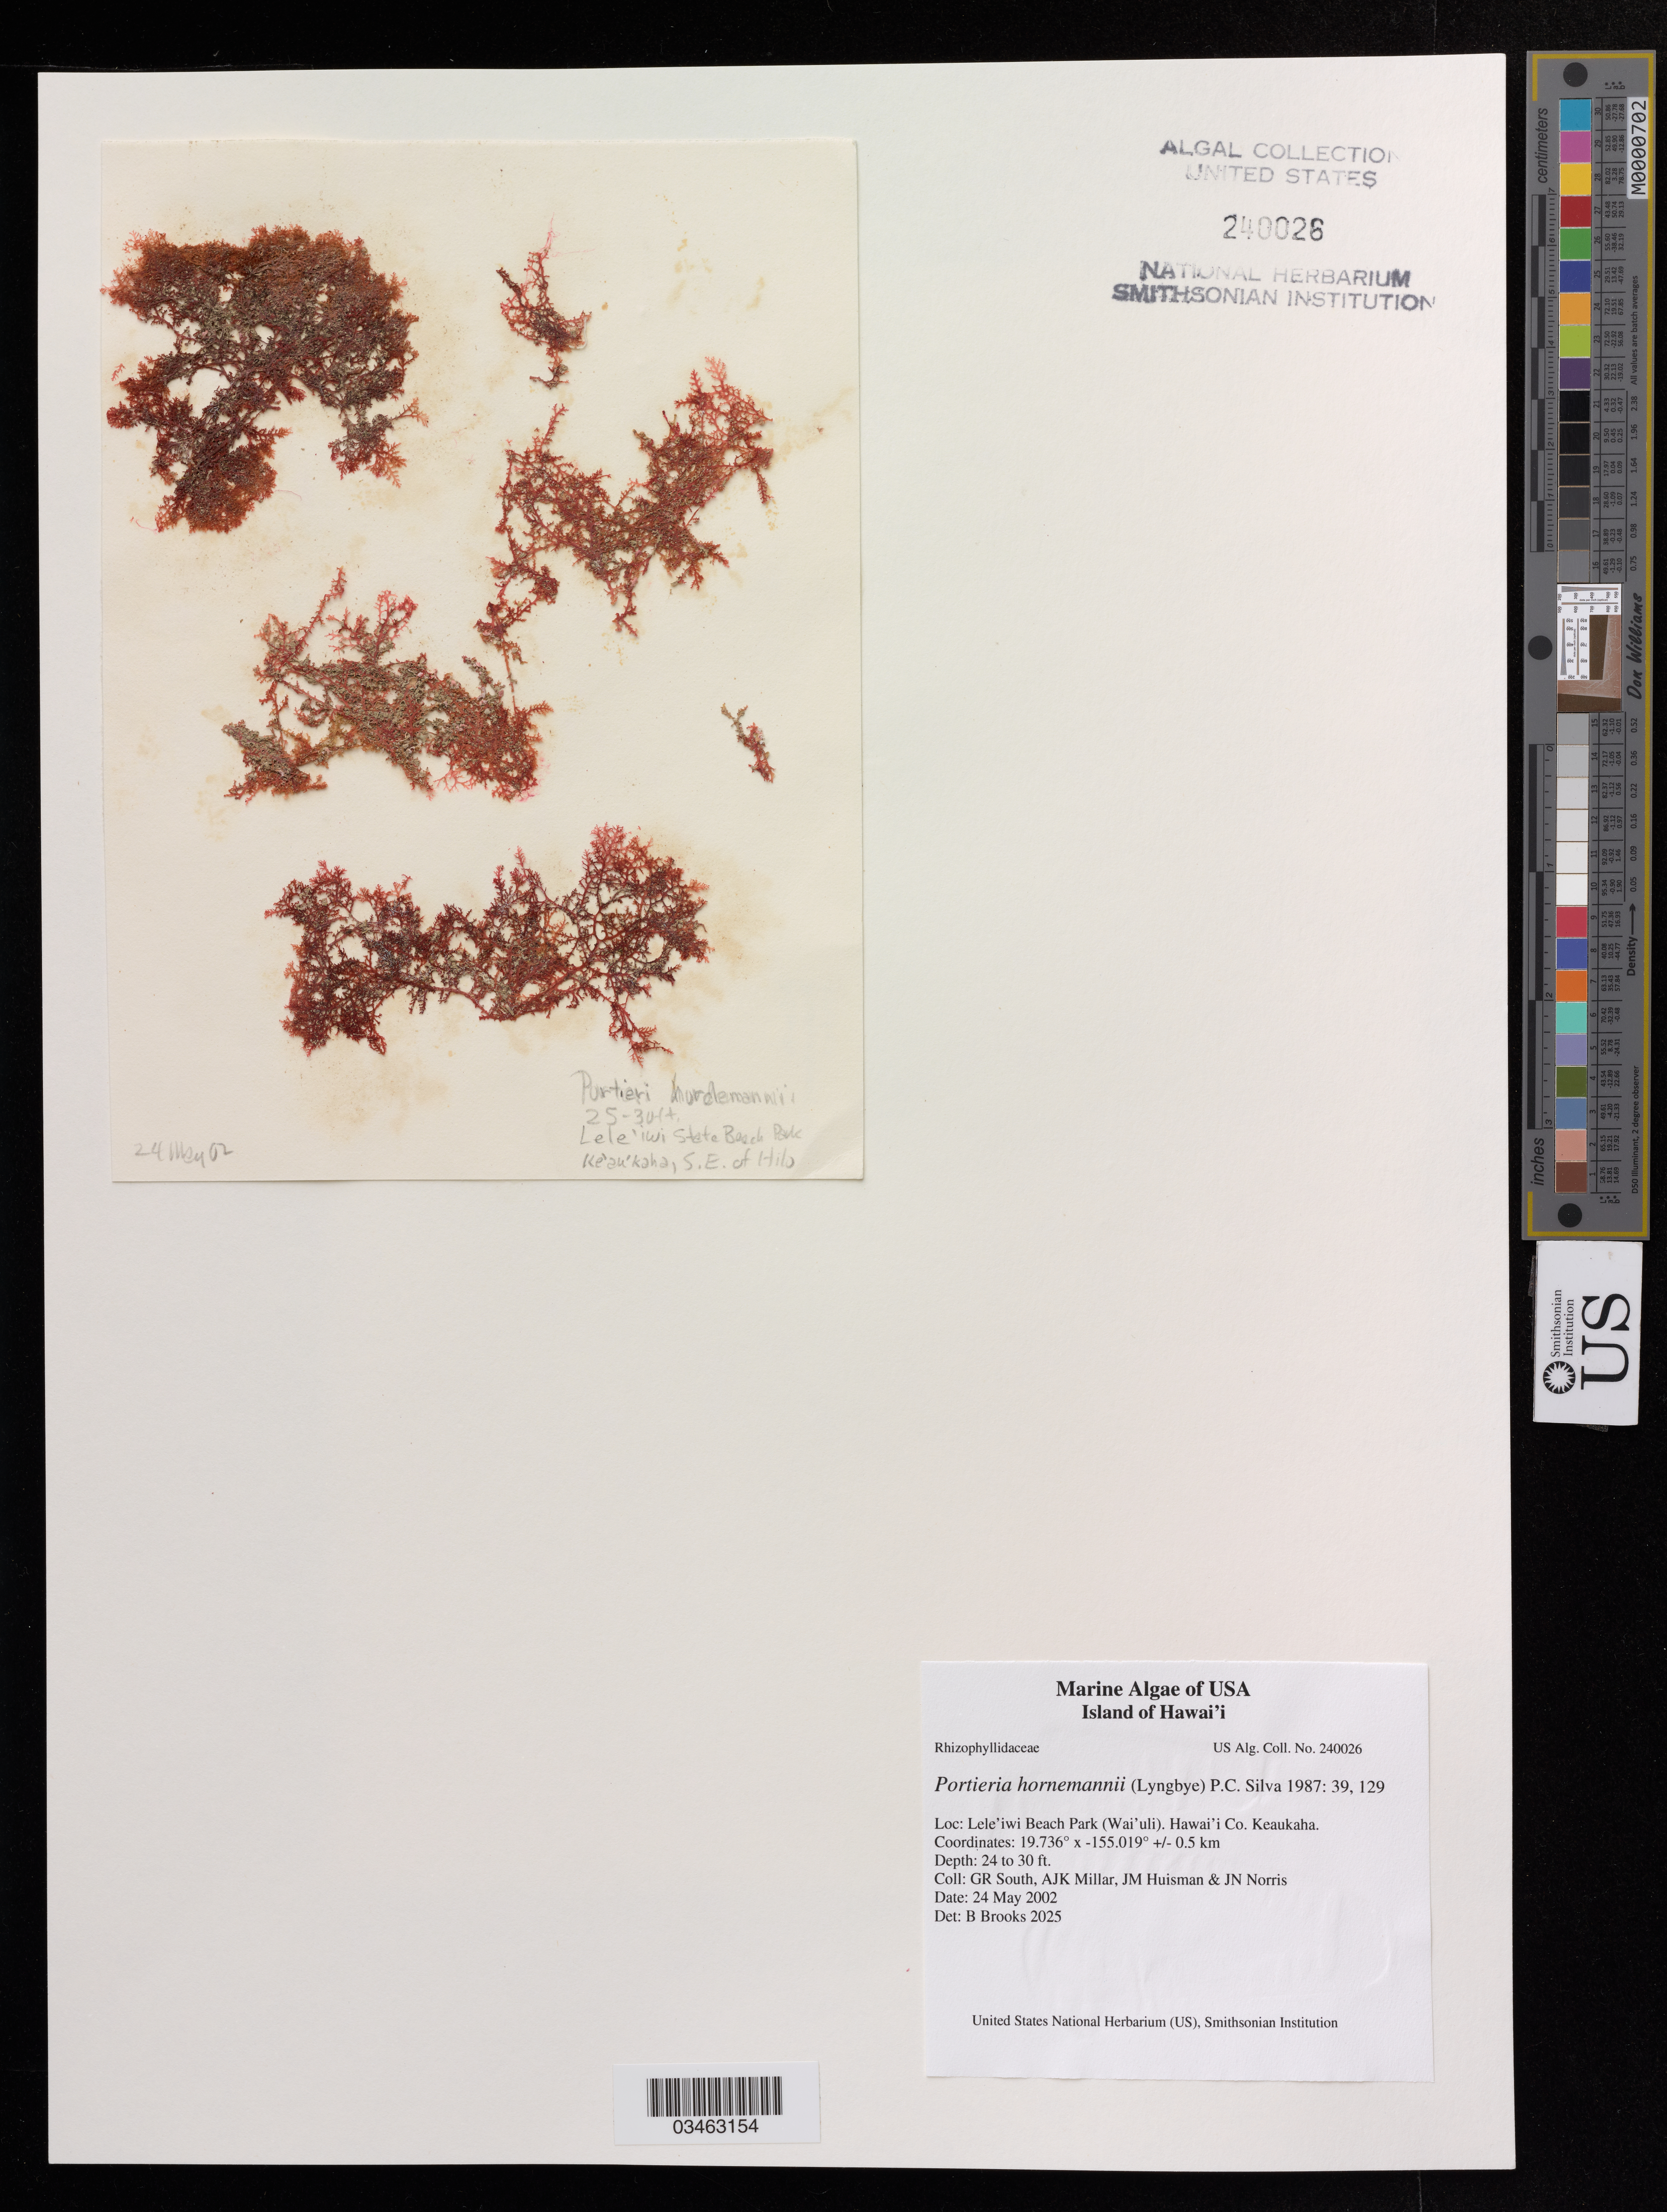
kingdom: Plantae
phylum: Rhodophyta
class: Florideophyceae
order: Gigartinales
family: Rhizophyllidaceae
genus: Portieria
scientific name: Portieria hornemannii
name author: (Lyngbye) P.C. Silva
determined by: Brooks, B. L., (BOT), Smithsonian Institution - National Museum of Natural History (UNITED STATES)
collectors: G. R. South, A. Millar, J. M. Huisman & J. Norris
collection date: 2002-05-24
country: United States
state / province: Hawaii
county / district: Hawaii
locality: Lele' iwi Beach Park (Wai' uli). Keaukaha.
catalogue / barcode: US 240026